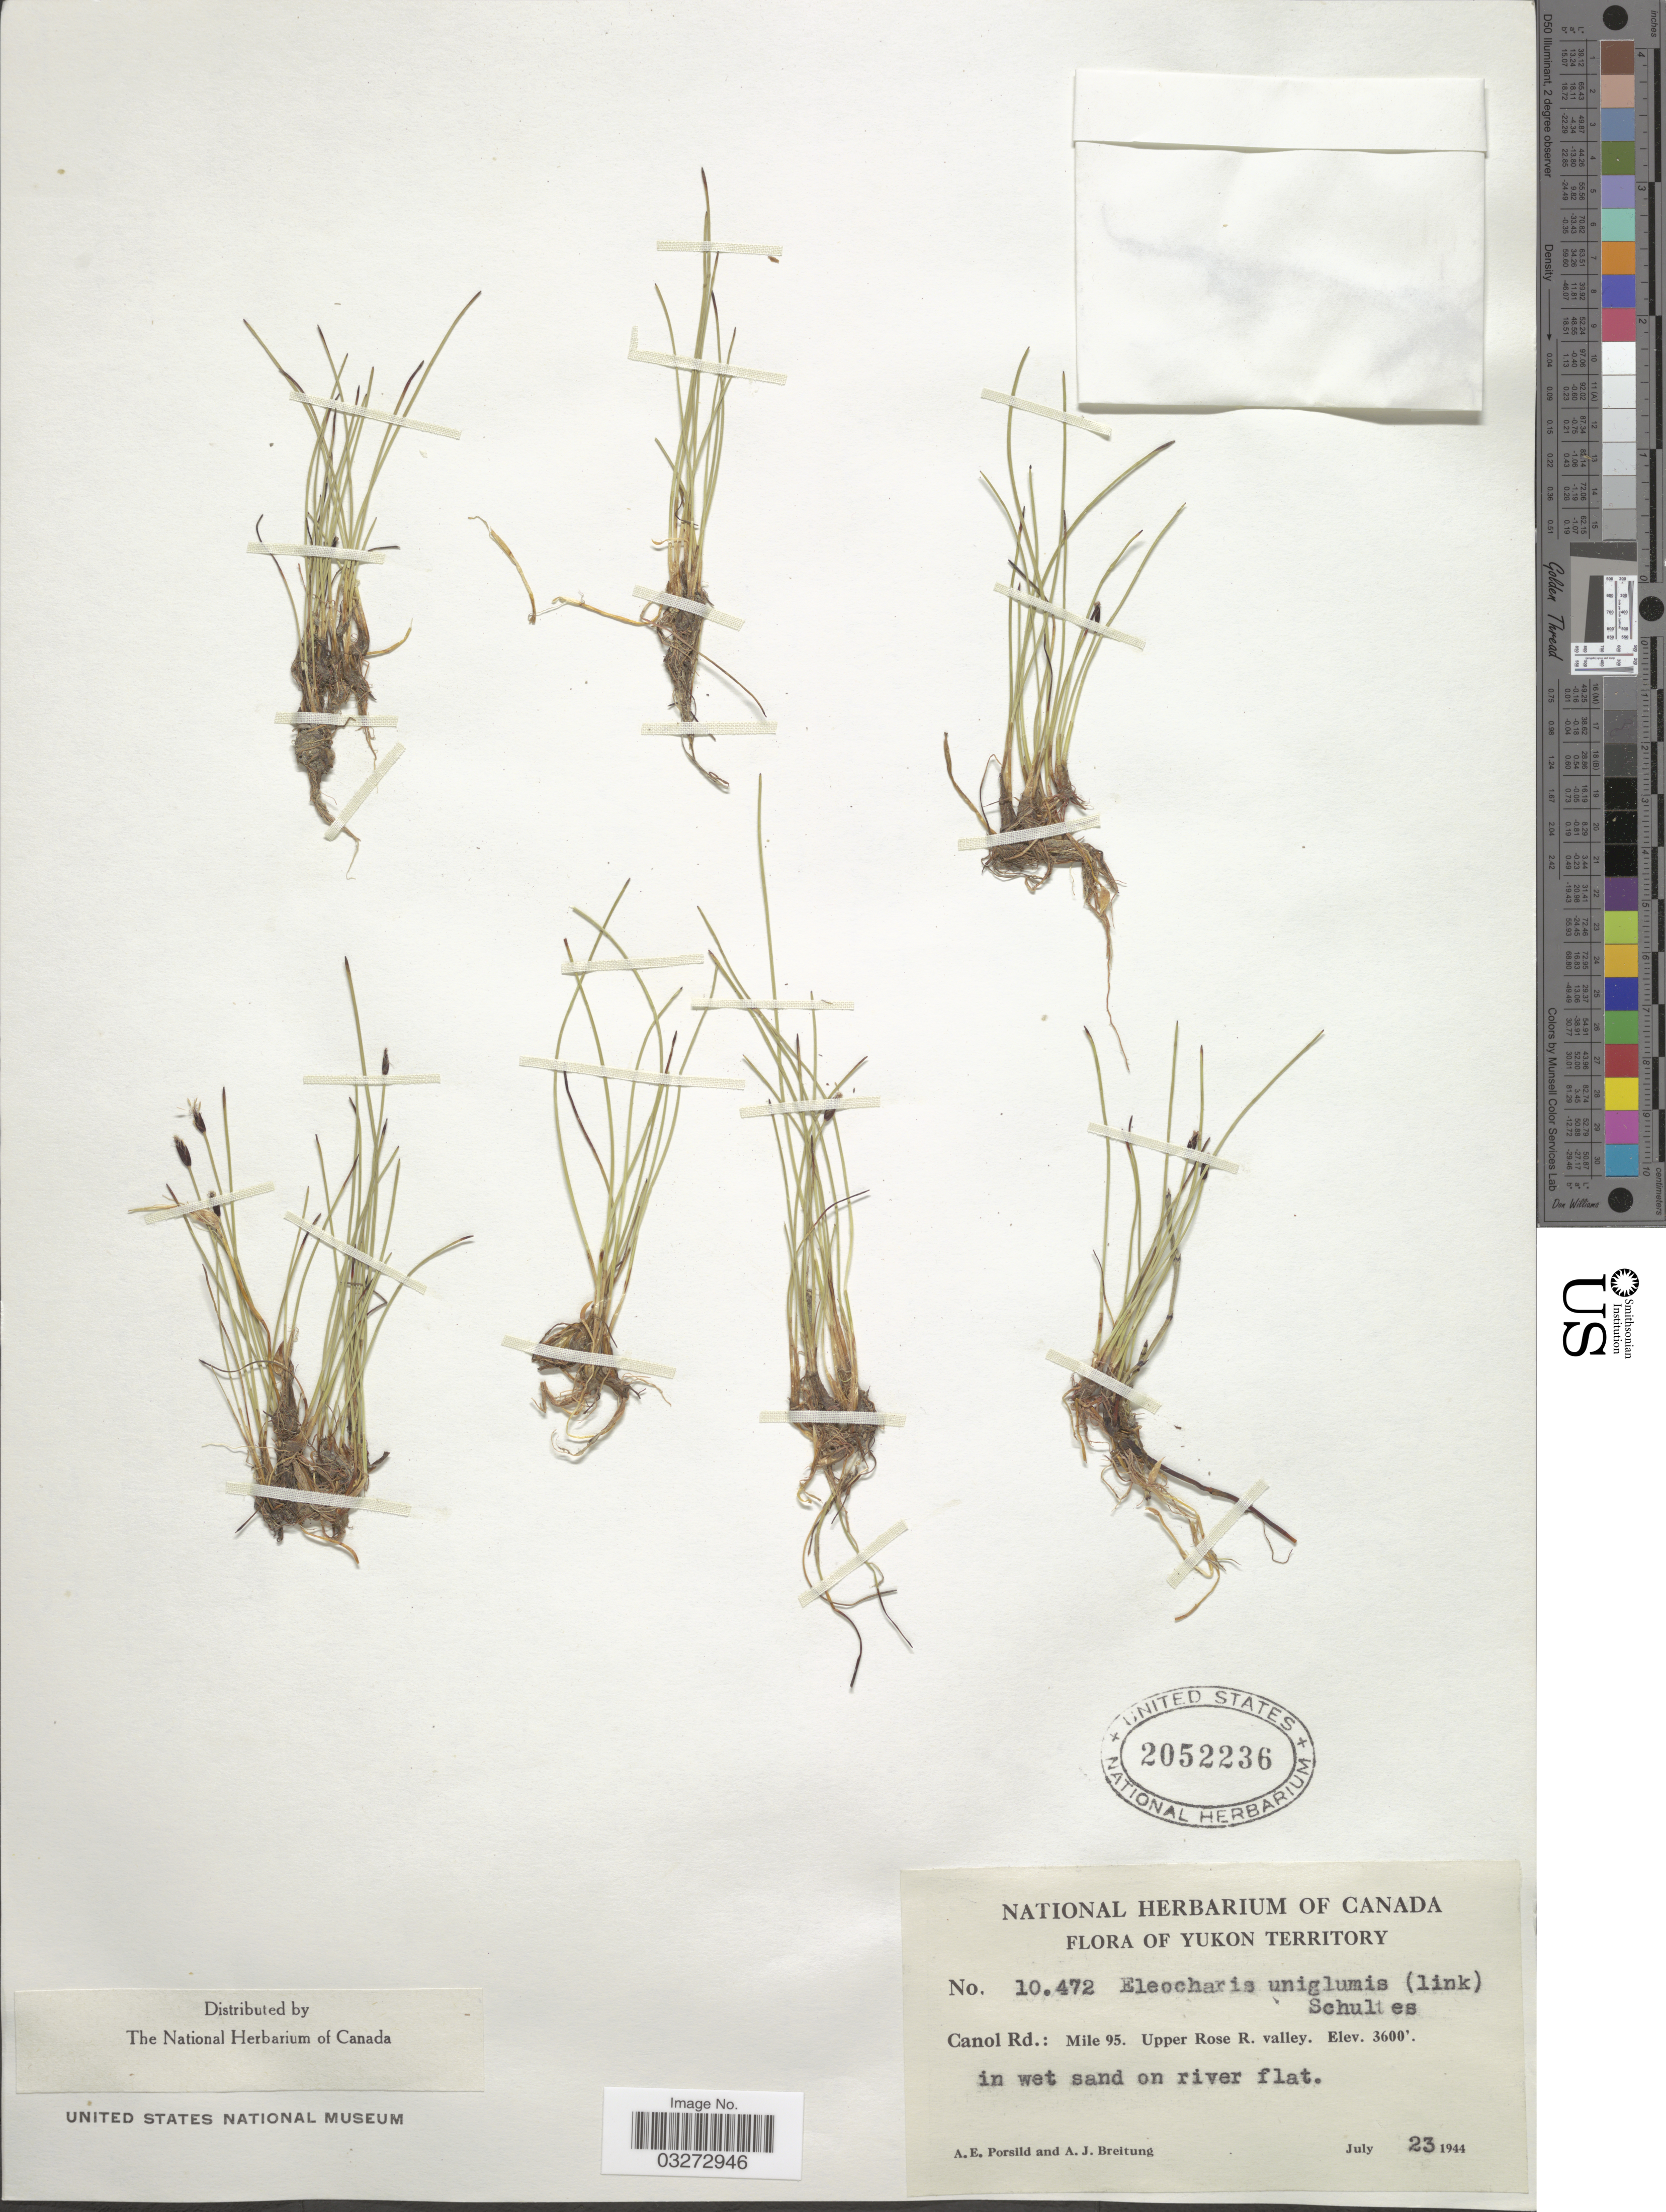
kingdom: Plantae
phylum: Tracheophyta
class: Liliopsida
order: Poales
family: Cyperaceae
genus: Eleocharis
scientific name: Eleocharis uniglumis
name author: (Link) Schult.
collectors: A. E. Porsild & A. Breitung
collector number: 10472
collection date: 1944-07-23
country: Canada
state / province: Yukon Territory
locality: Canol Rd.: Mile 95. Upper Rose R. valley.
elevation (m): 1097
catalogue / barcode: US 2052236